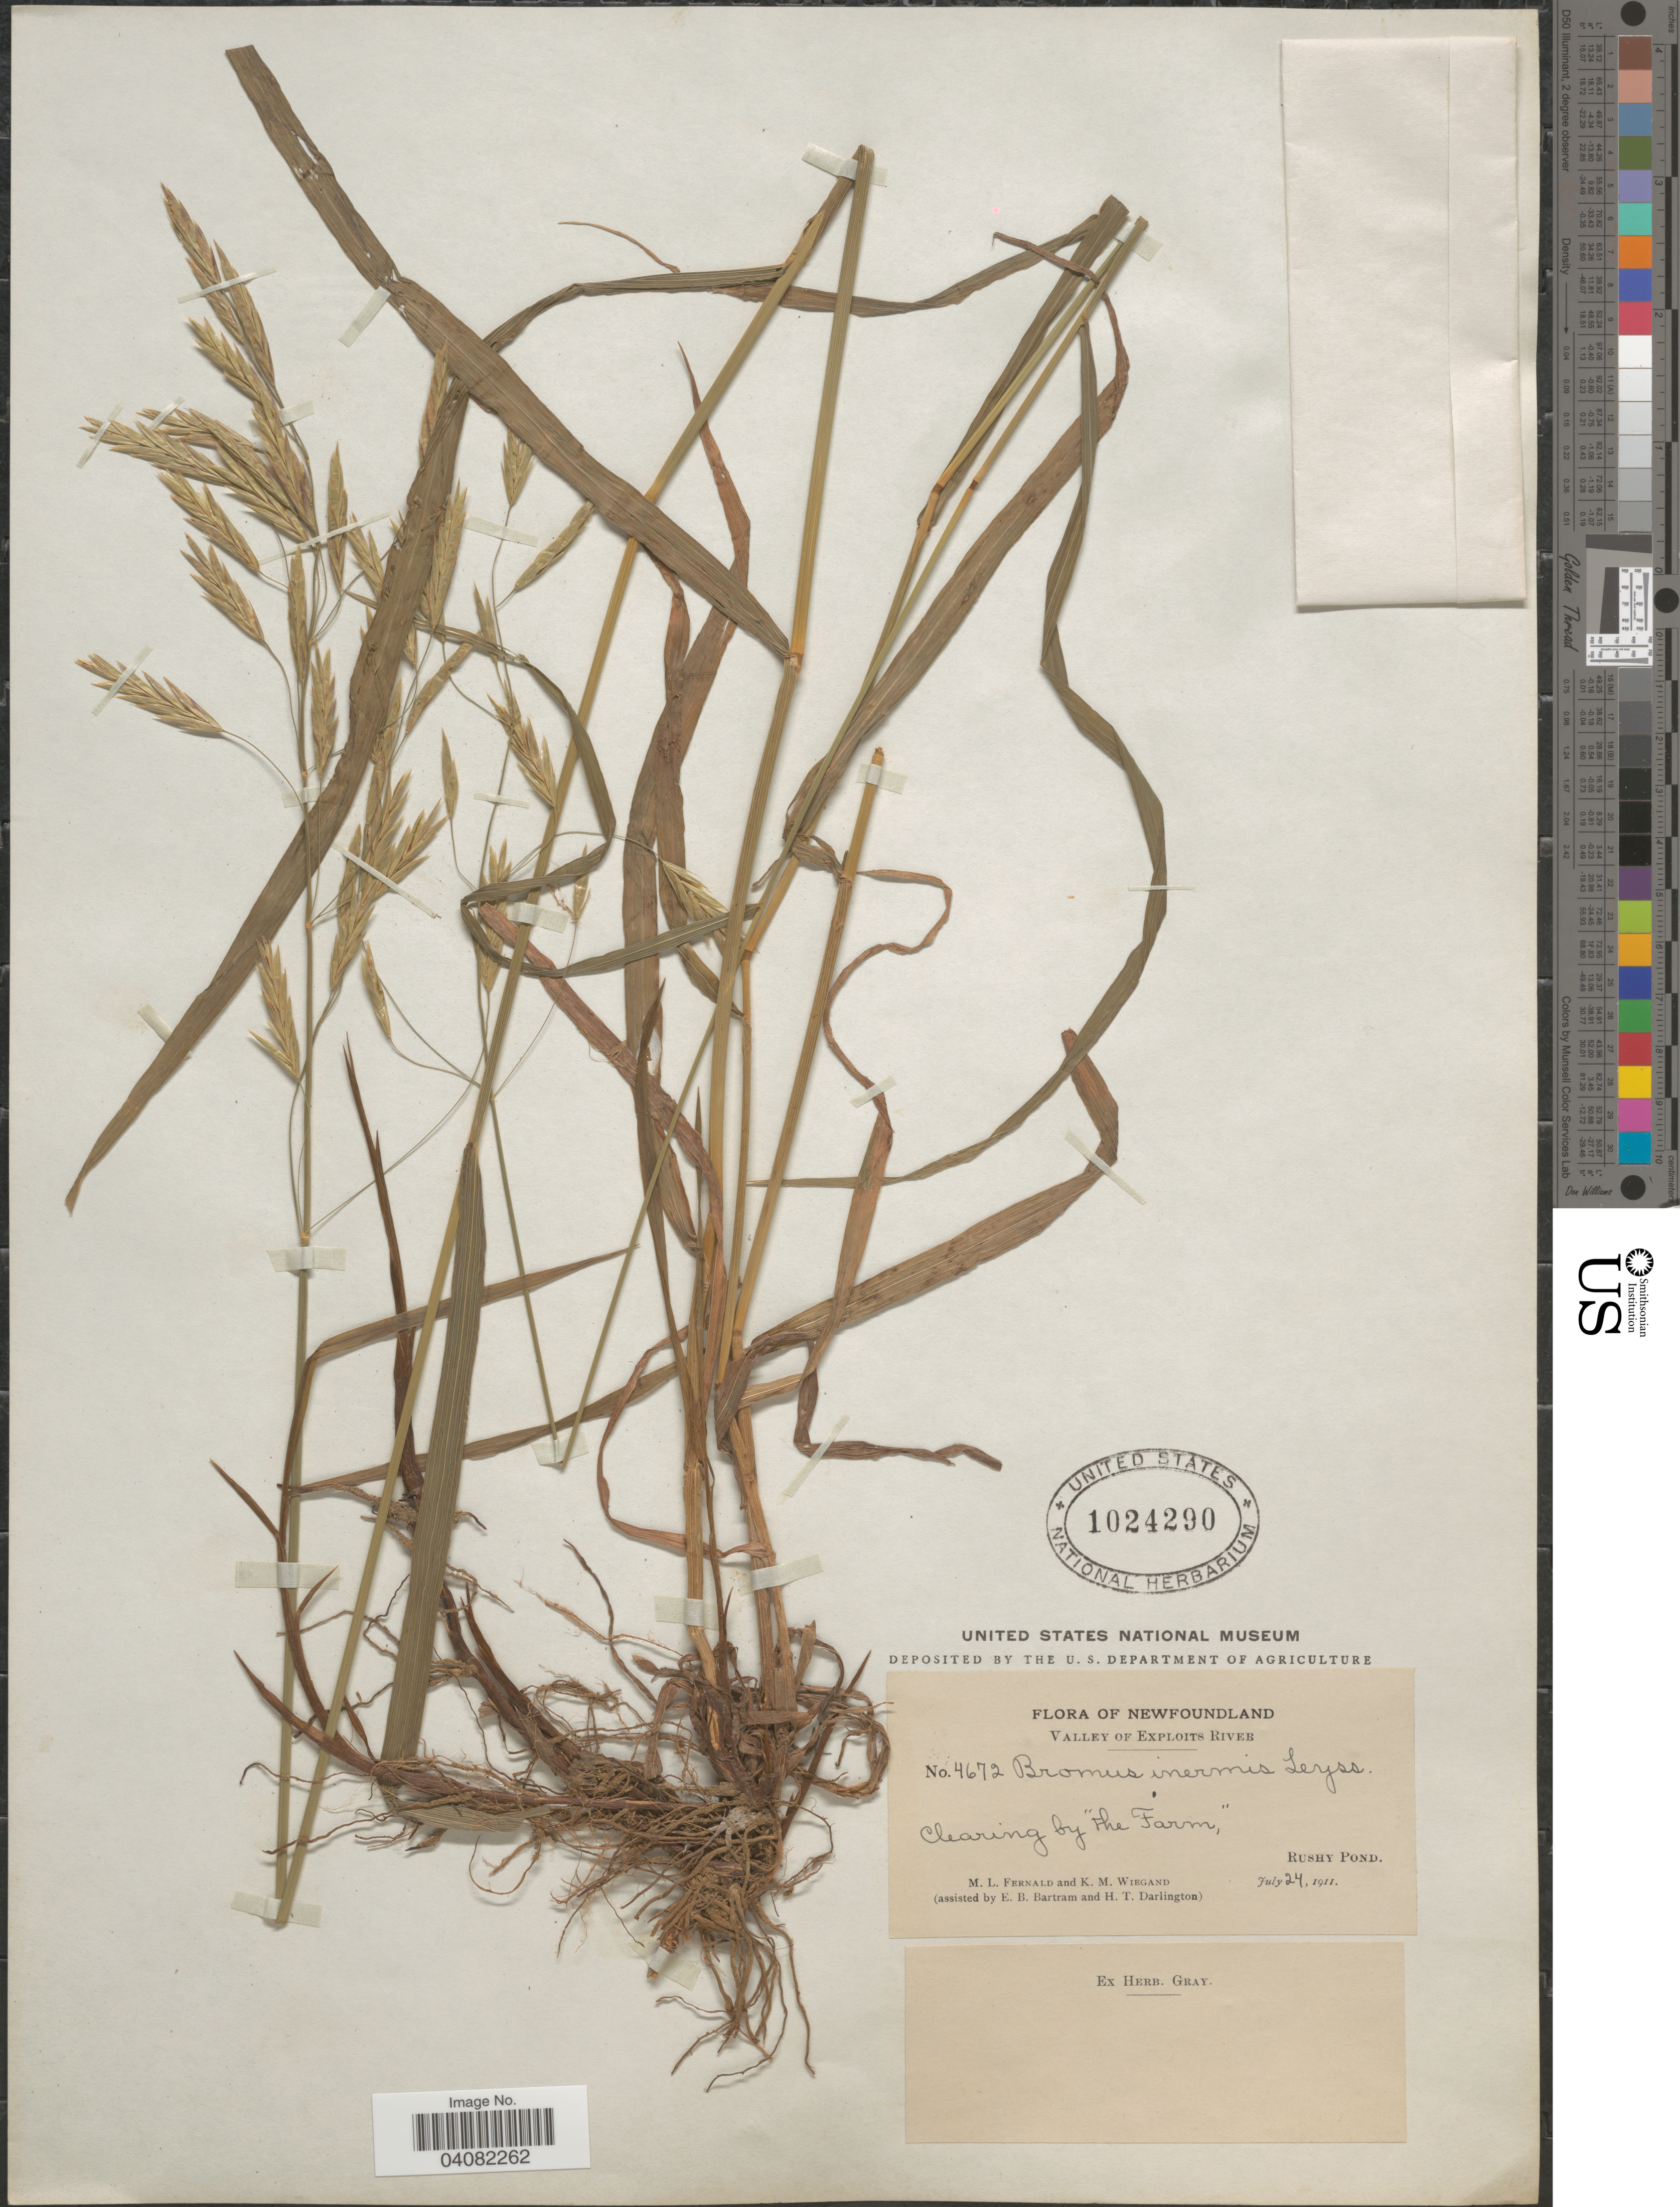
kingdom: Plantae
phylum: Tracheophyta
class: Liliopsida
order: Poales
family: Poaceae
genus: Bromus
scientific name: Bromus inermis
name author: Leyss.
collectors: M. L. Fernald, K. M. Wiegand, E. B. Bartram & H. Darlington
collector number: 4672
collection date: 1911-07-24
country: Canada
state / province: Newfoundland and Labrador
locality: Valley of Exploits River. Clearing by "The Farm", Rushy Pond.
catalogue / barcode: US 1024290